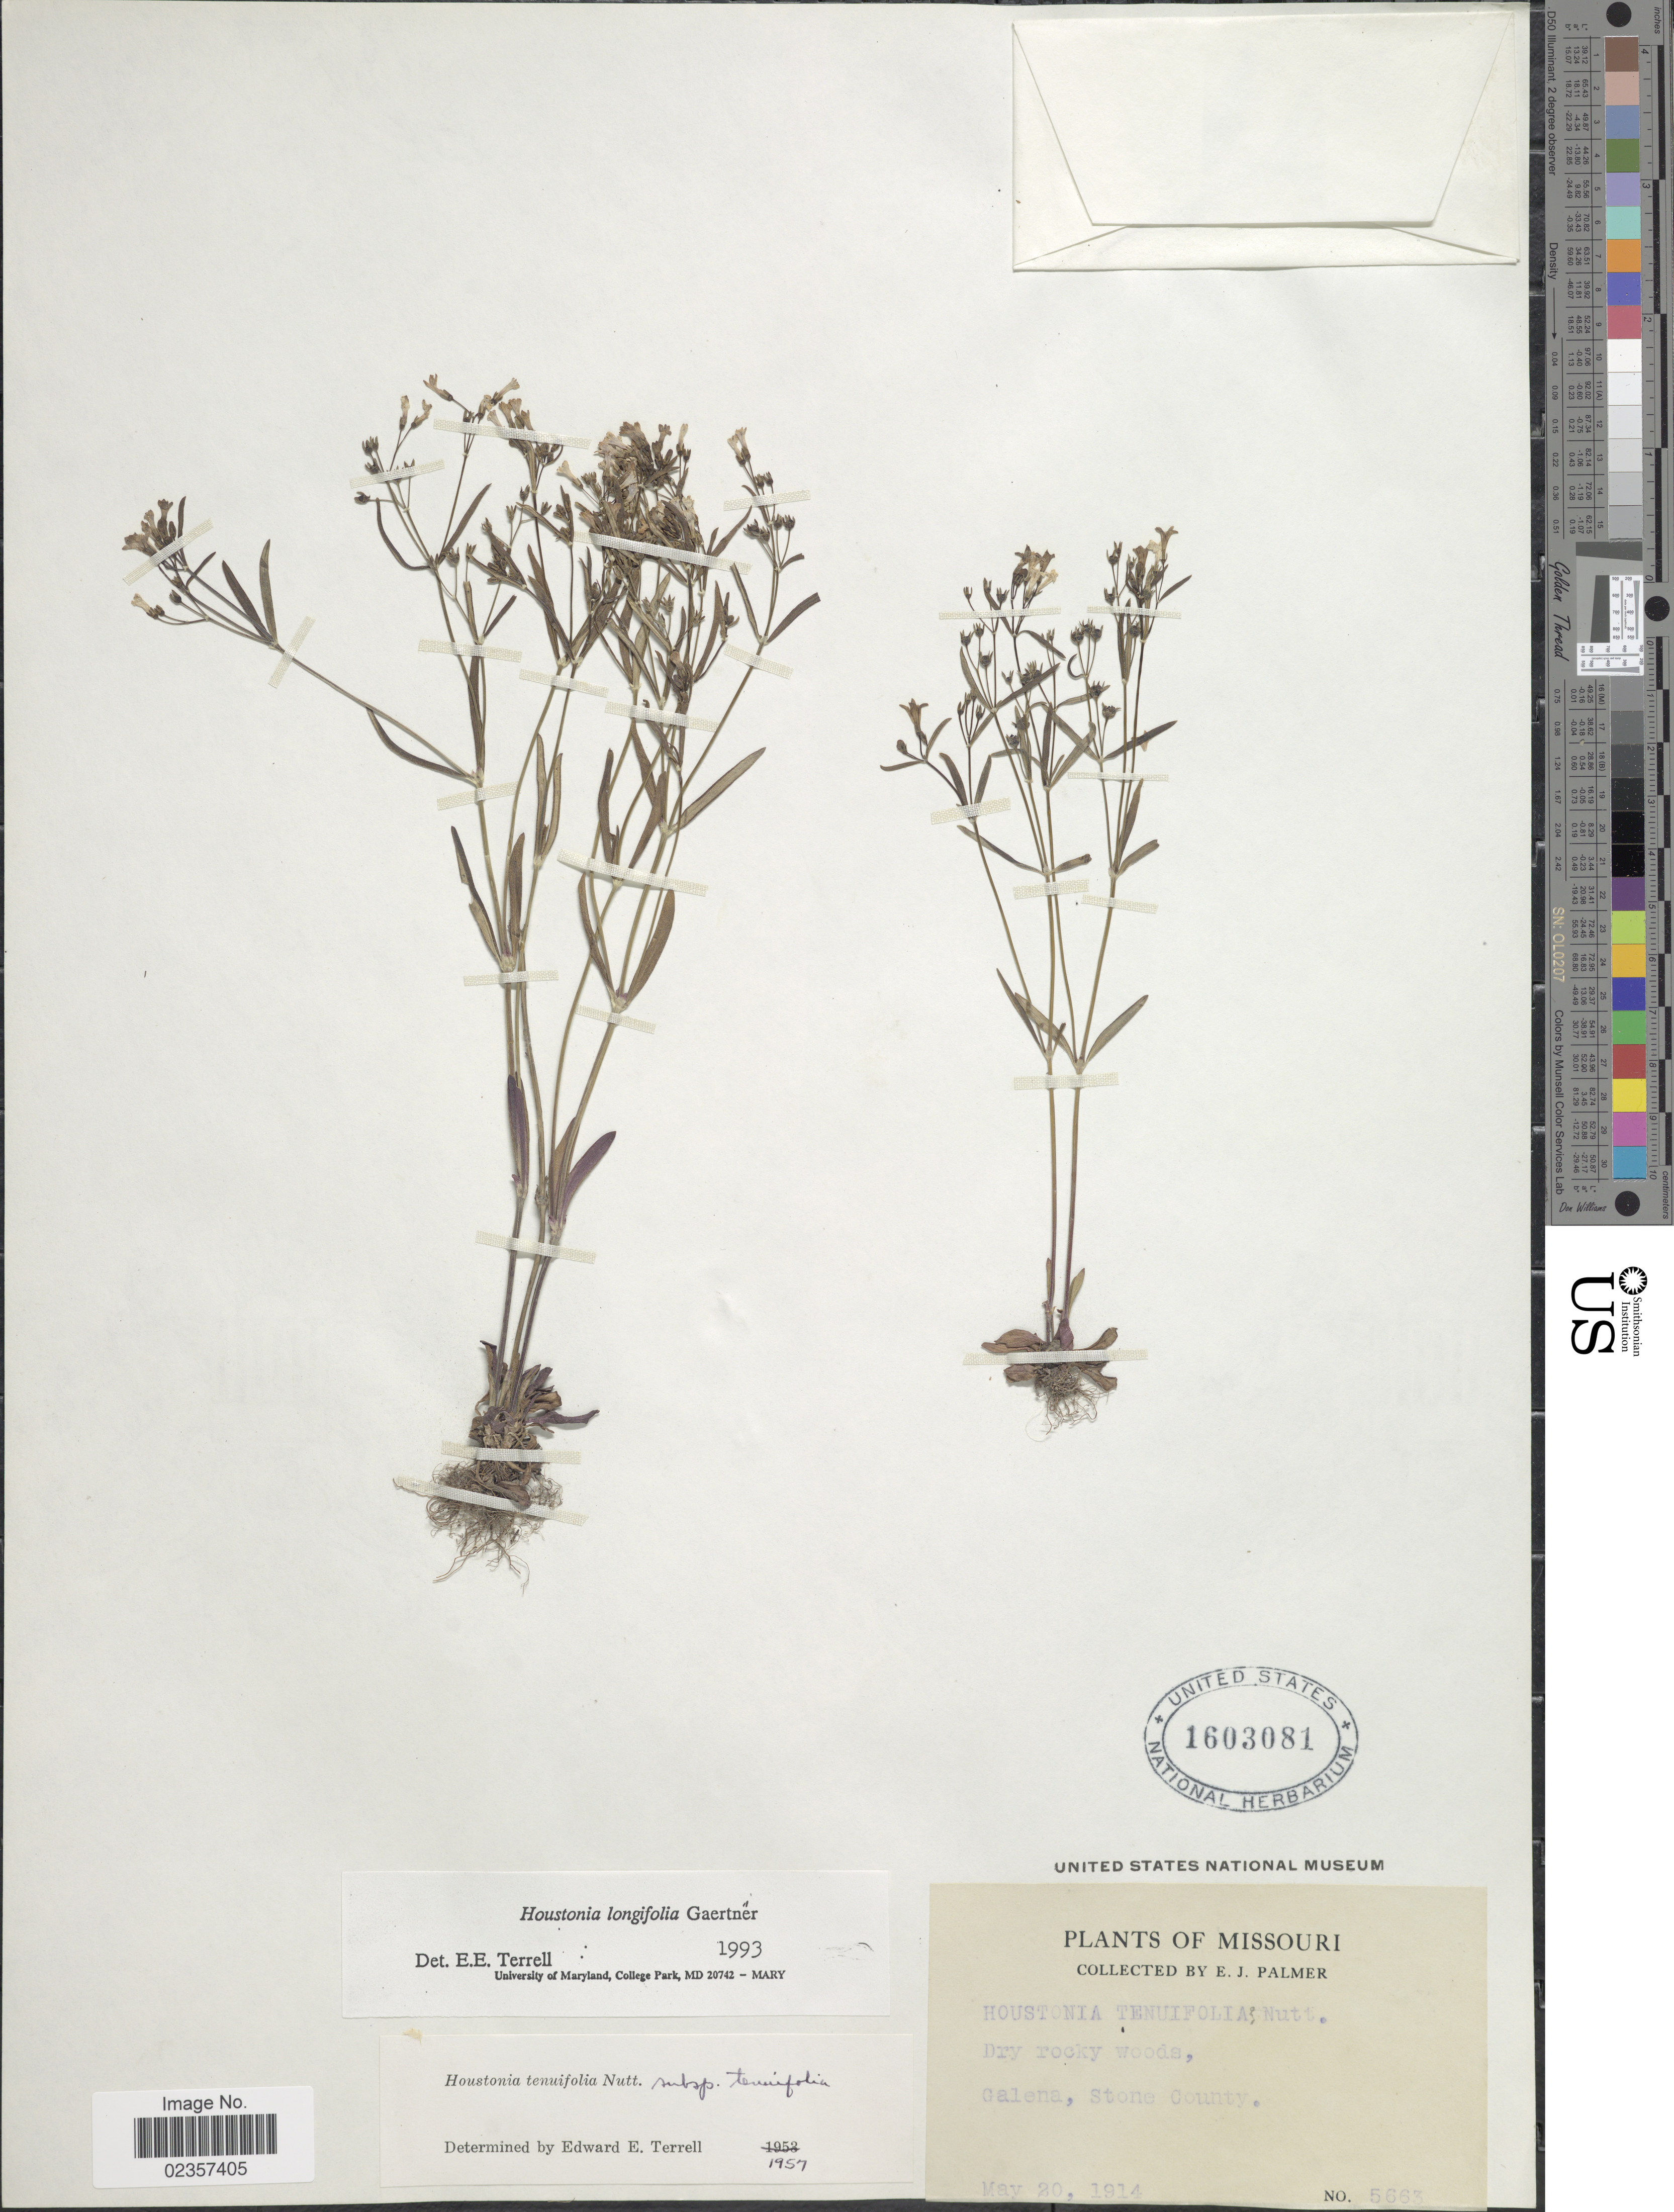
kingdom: Plantae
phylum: Tracheophyta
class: Magnoliopsida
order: Gentianales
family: Rubiaceae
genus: Houstonia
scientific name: Houstonia longifolia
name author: Gaertn.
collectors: E. J. Palmer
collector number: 5663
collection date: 1914-05-20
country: United States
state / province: Missouri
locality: Galena, Stone County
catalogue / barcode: US 1603081